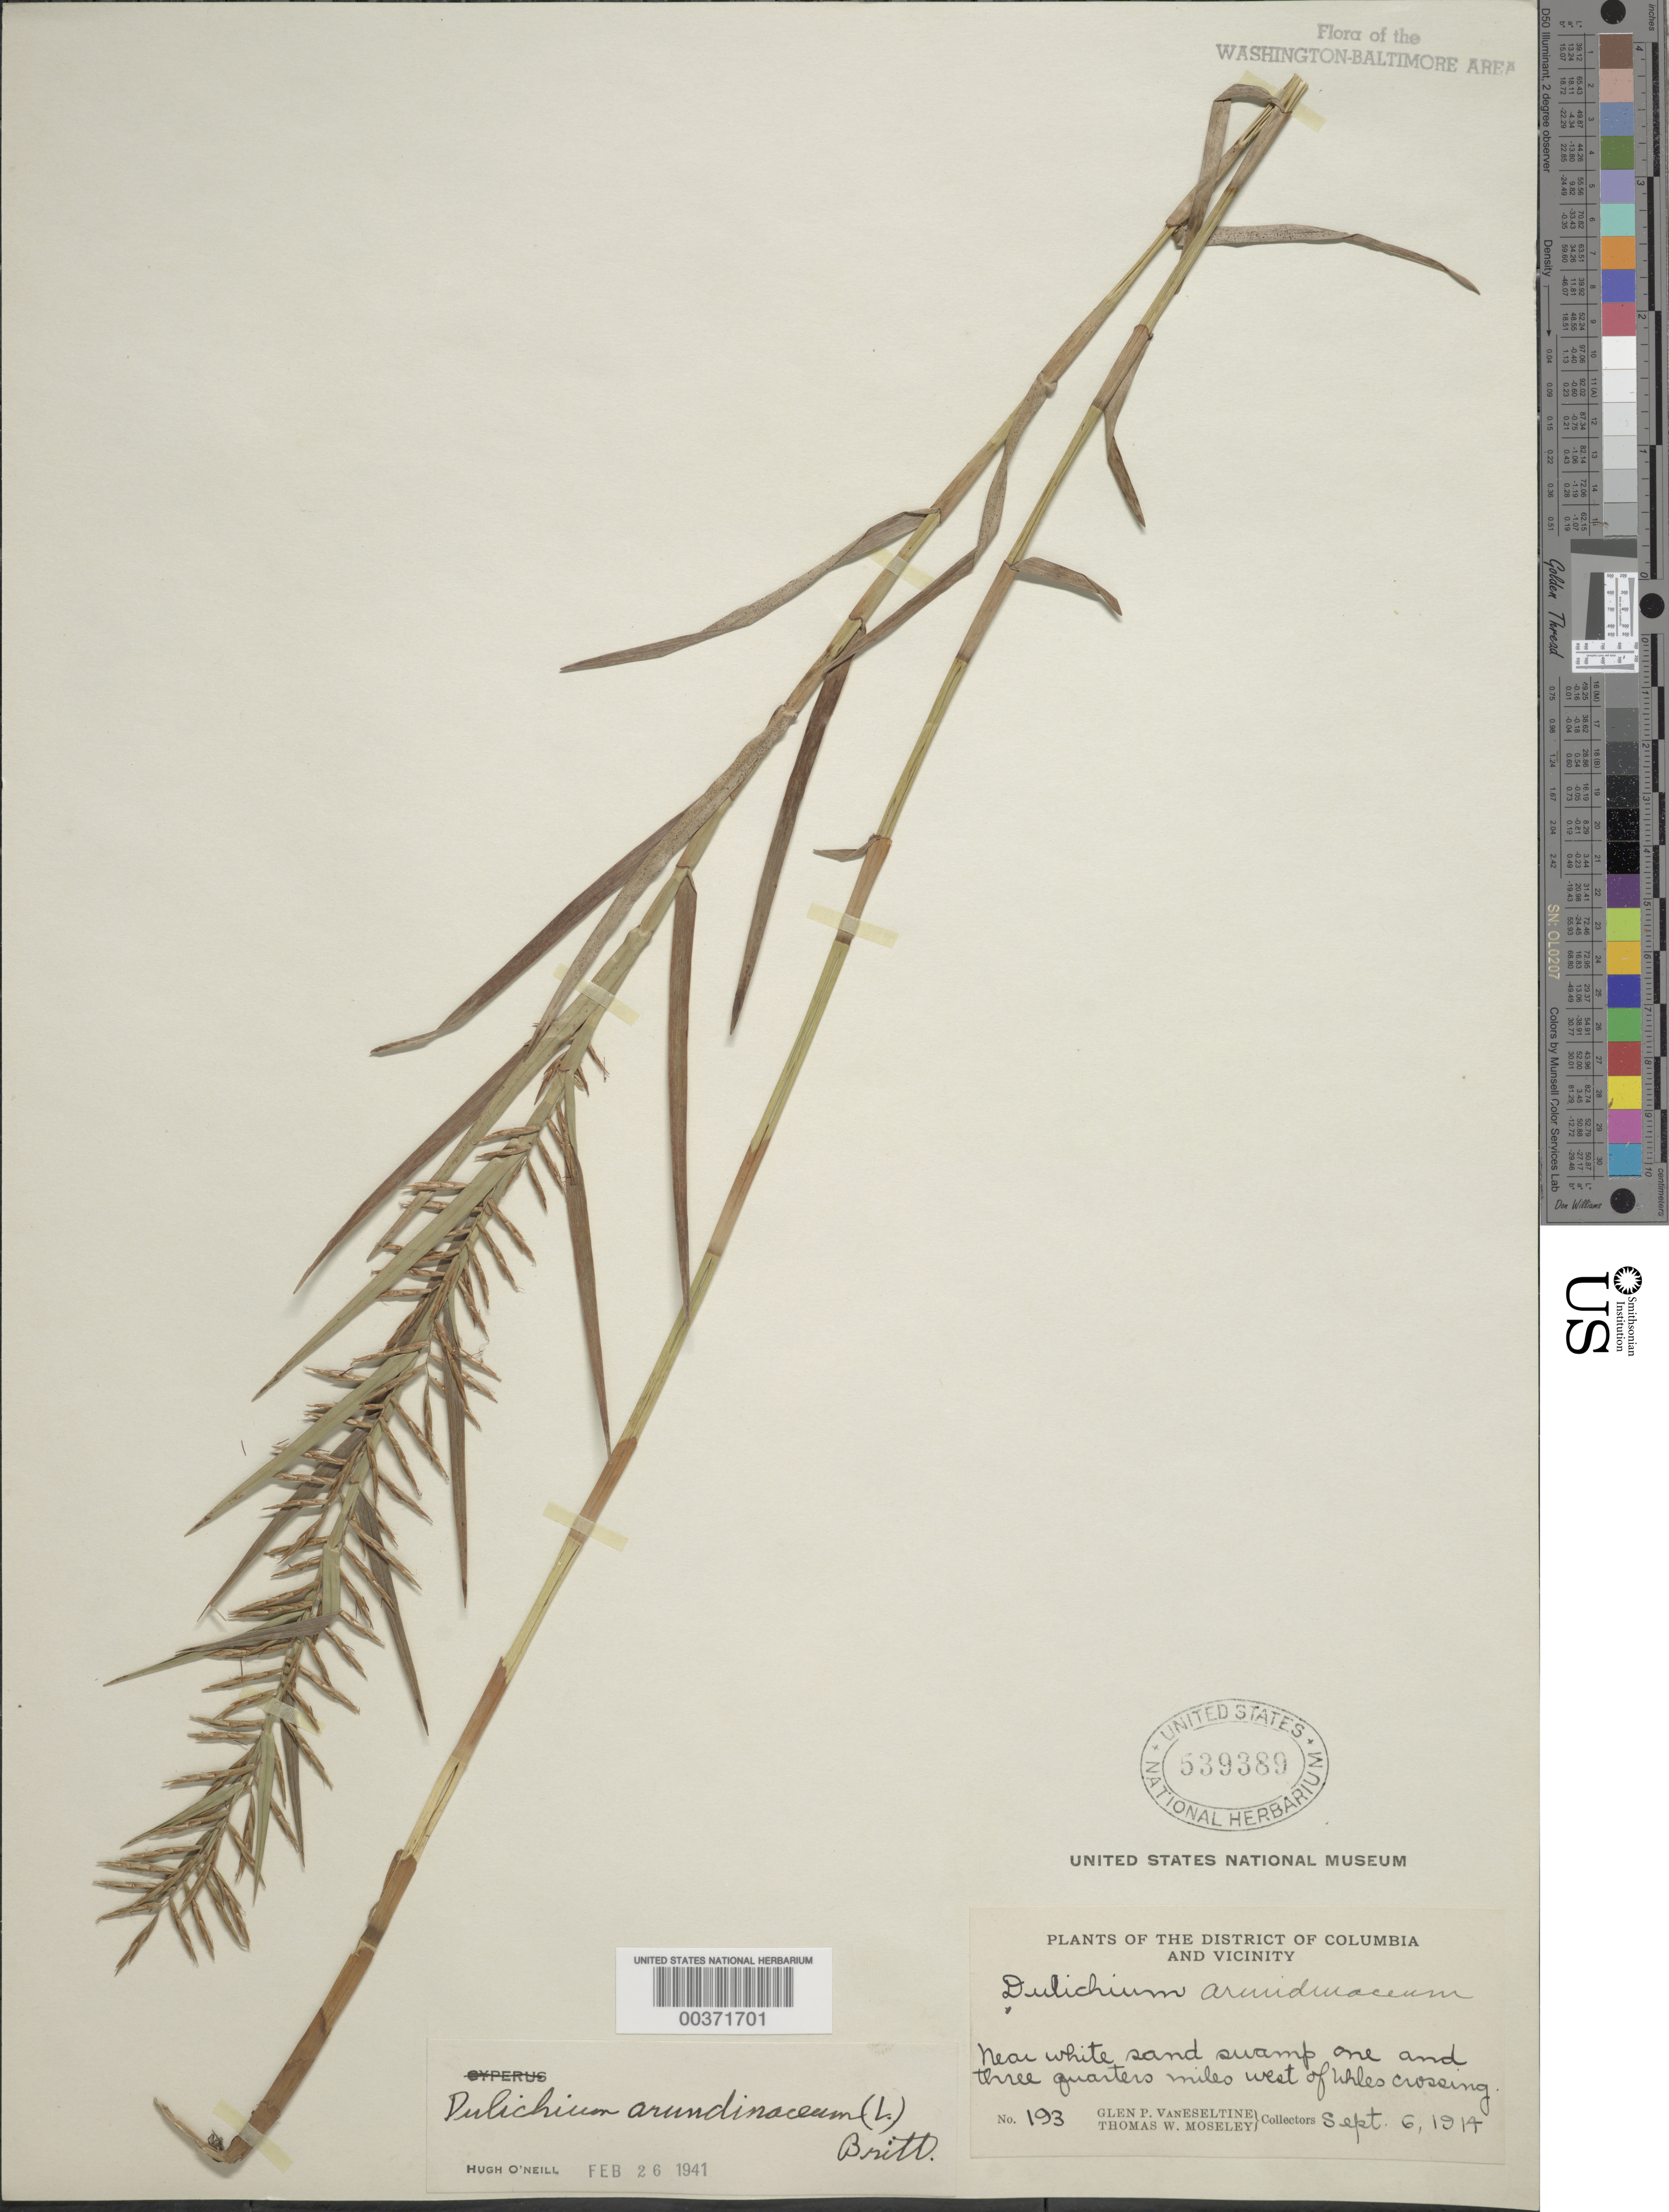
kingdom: Plantae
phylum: Tracheophyta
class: Liliopsida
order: Poales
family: Cyperaceae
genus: Dulichium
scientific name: Dulichium arundinaceum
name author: (L.) Britton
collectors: G. P. Van Eseltine & T. Moseley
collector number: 193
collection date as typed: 06 Sep 1914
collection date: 1914-09-06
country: United States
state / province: Maryland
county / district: Prince George's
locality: West of Uhles Crossing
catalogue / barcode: US 539389